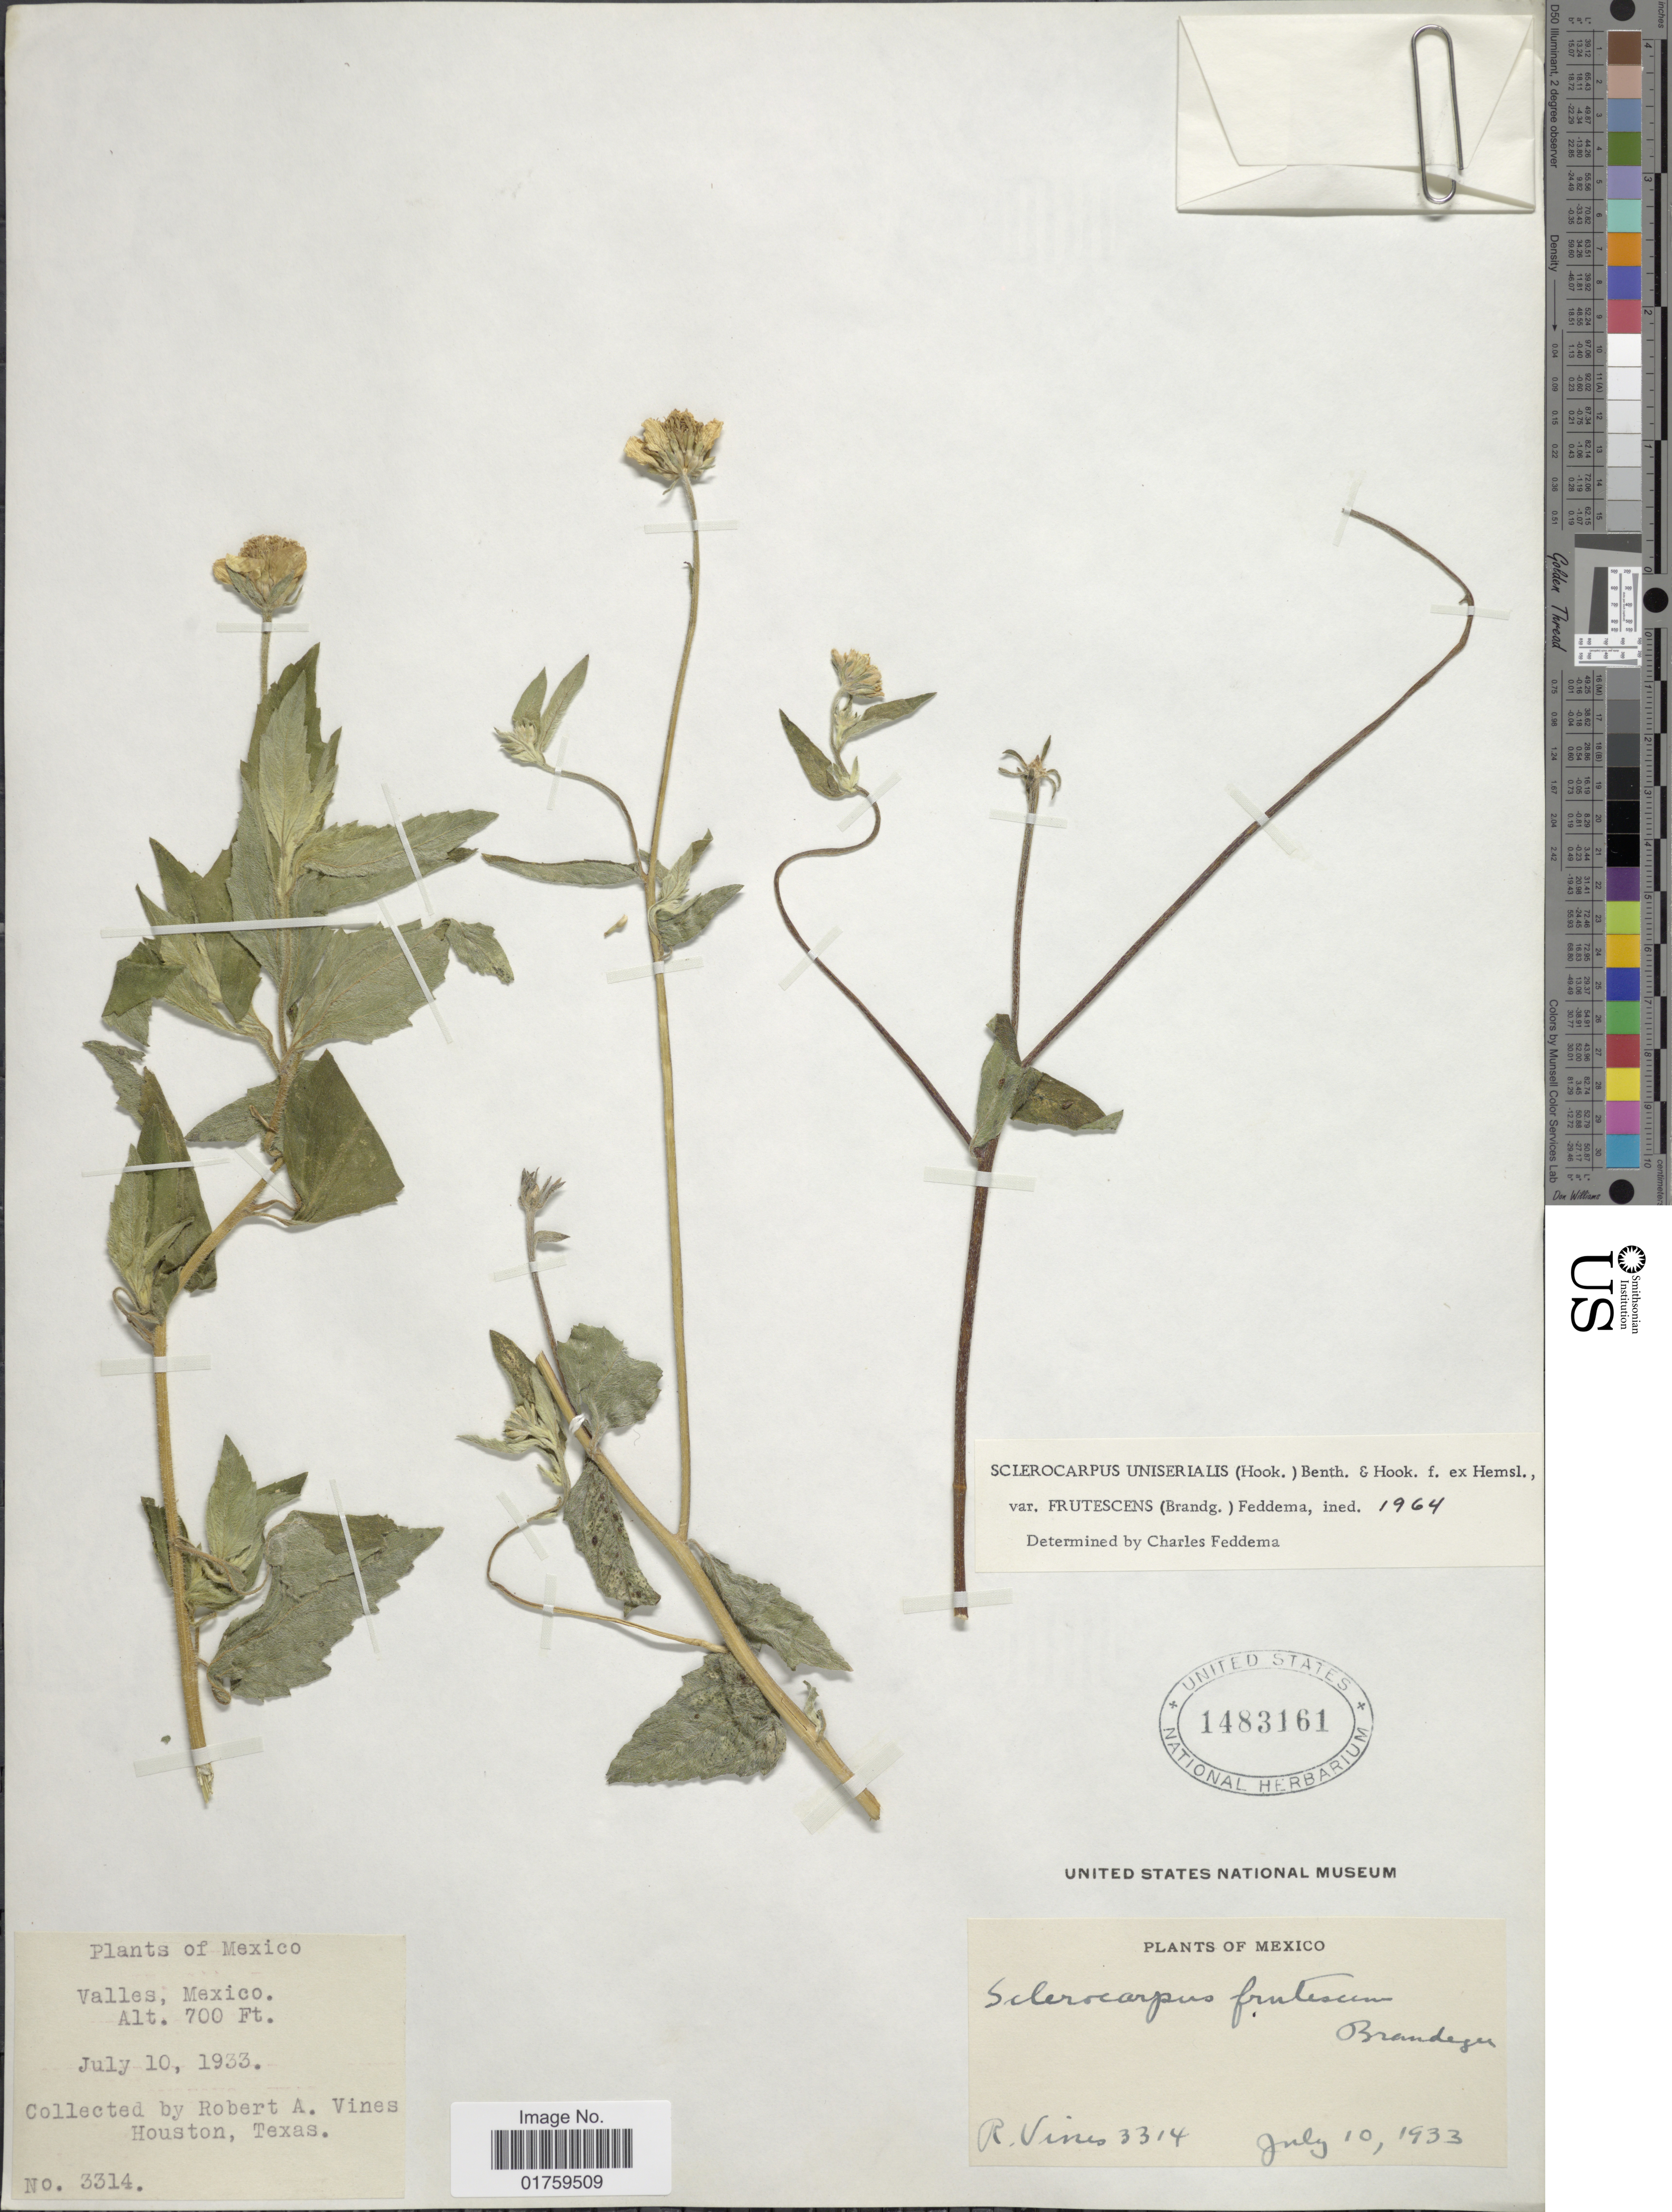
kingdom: Plantae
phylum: Tracheophyta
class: Magnoliopsida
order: Asterales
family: Asteraceae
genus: Sclerocarpus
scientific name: Sclerocarpus uniserialis var. frutescens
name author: (Brandegee) Feddema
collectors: R. Vines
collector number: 3314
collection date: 1933-07-10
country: Mexico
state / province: México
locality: Valles, México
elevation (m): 213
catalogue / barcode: US 1483161